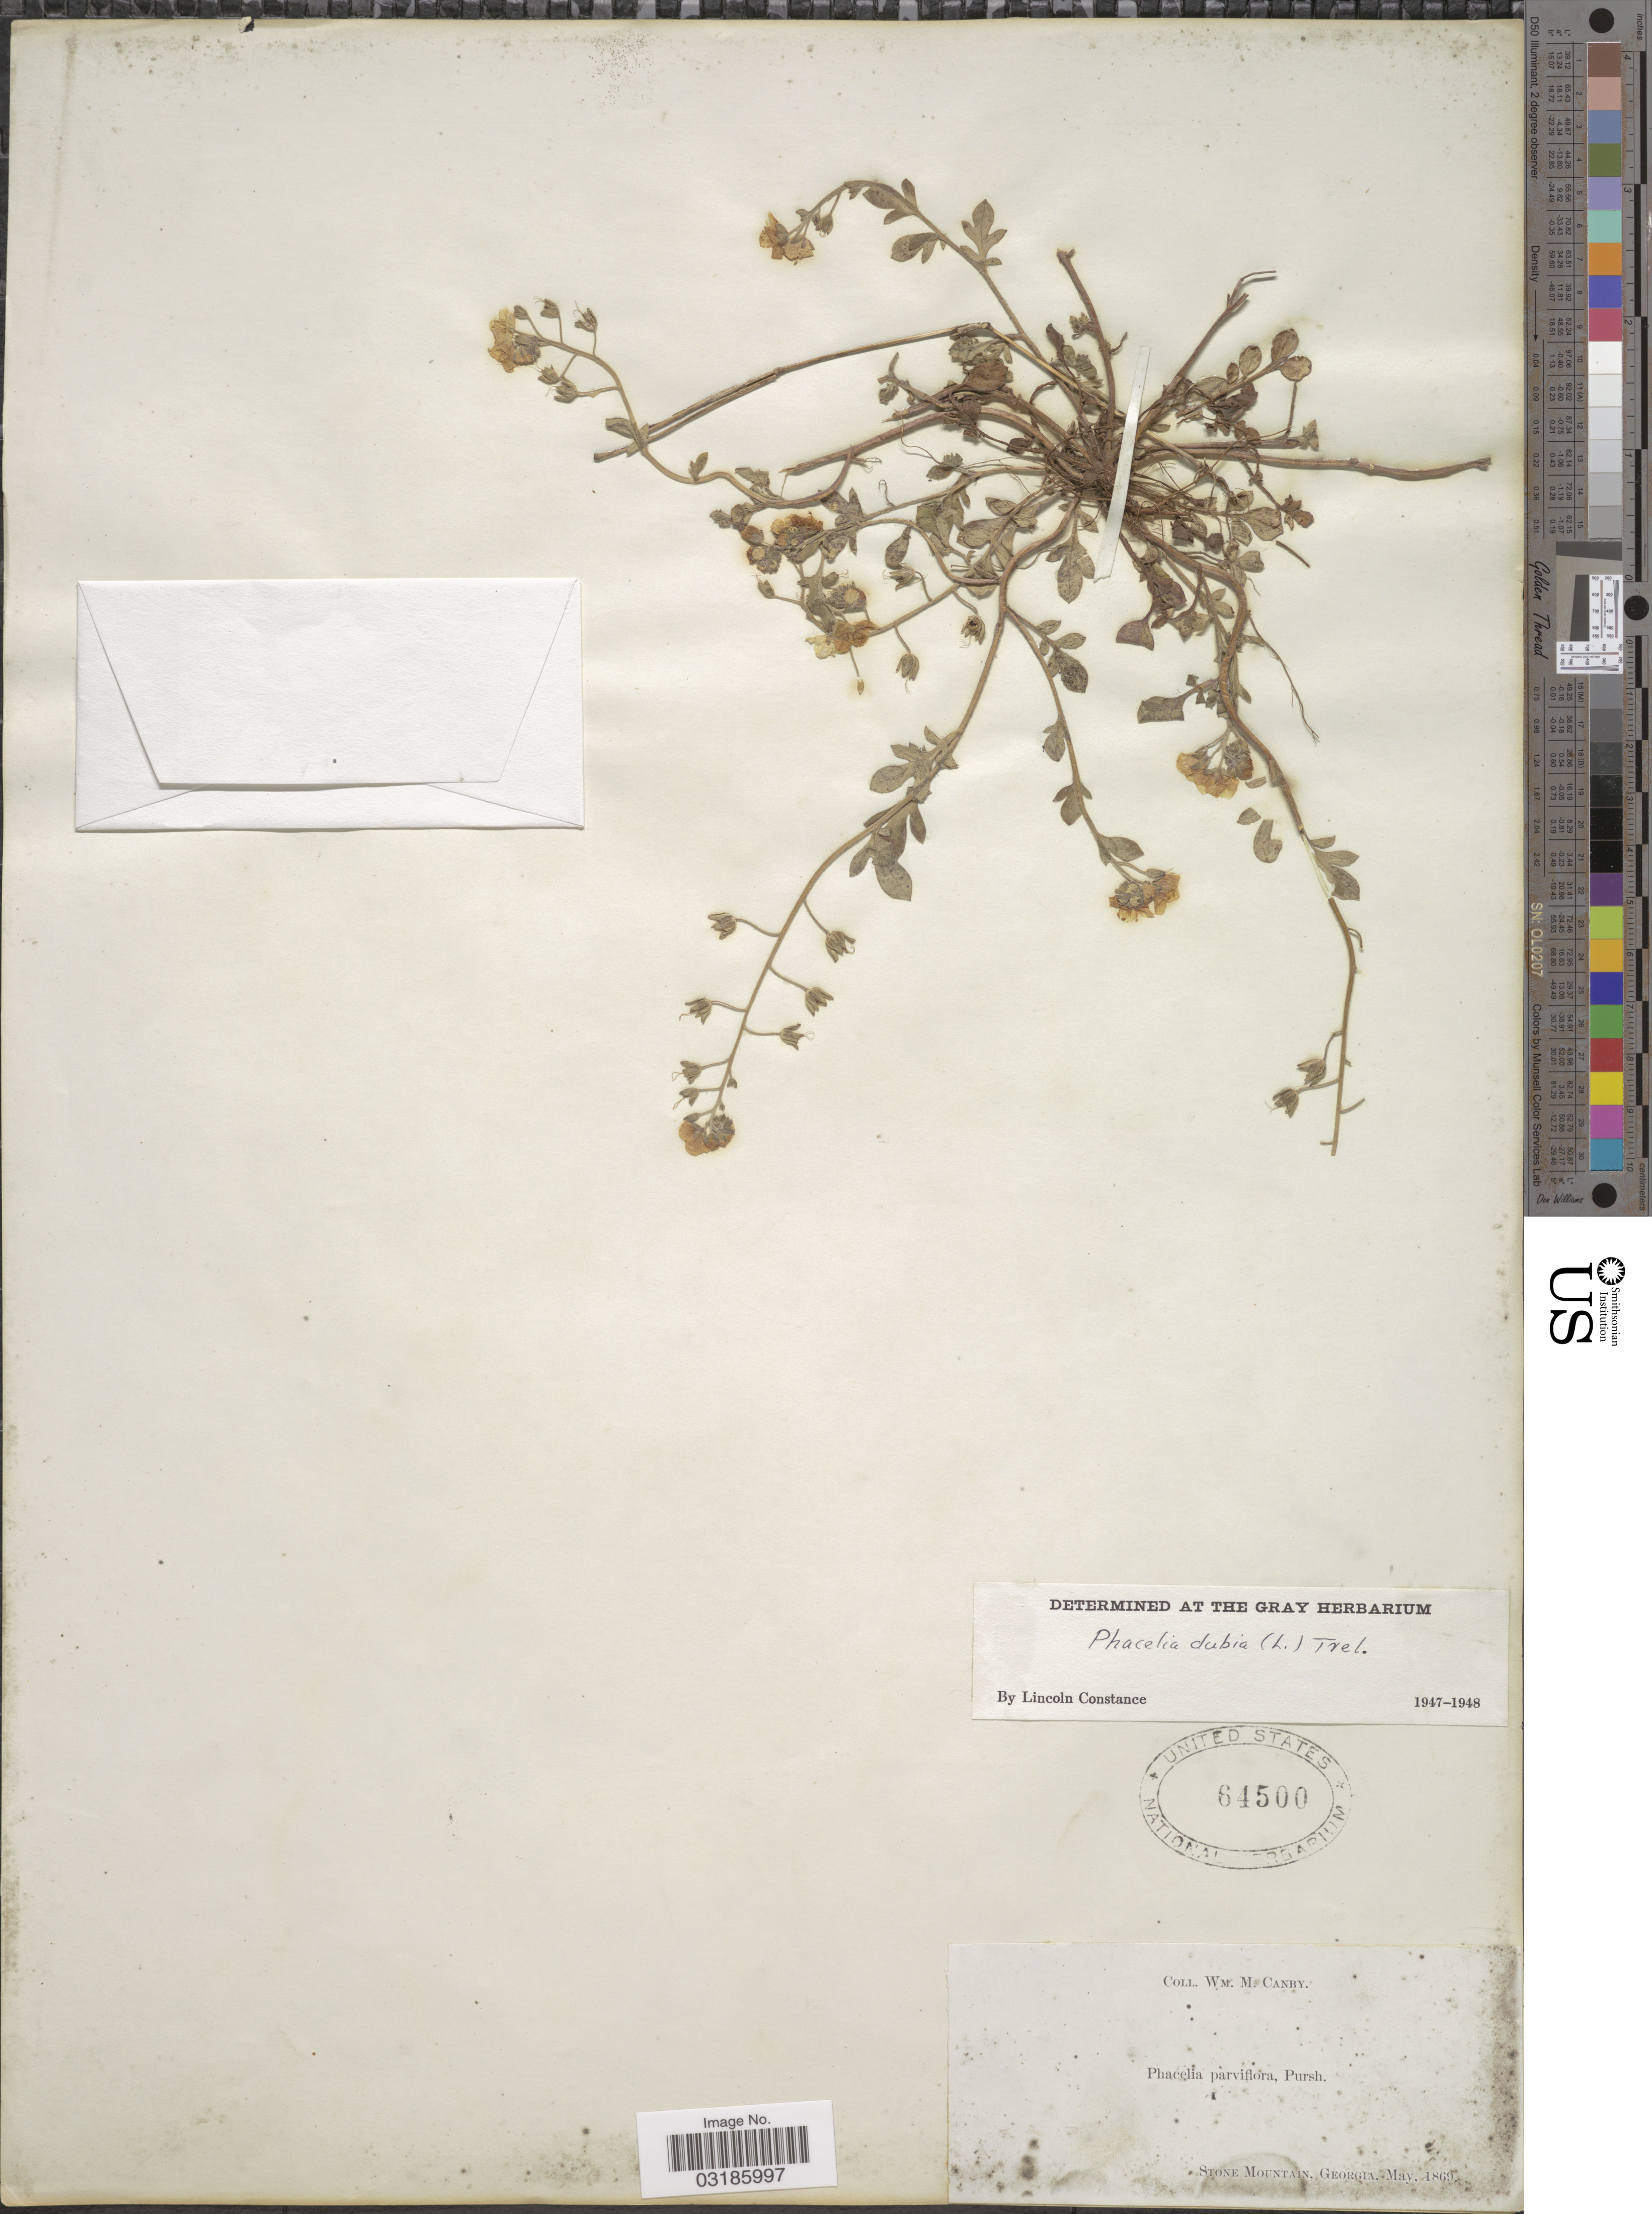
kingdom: Plantae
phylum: Tracheophyta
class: Magnoliopsida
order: Boraginales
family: Hydrophyllaceae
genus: Phacelia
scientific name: Phacelia dubia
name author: (L.) Trel.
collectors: W. M. Canby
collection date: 1869-05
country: United States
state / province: Georgia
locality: Stone Mountain.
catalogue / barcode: US 64500